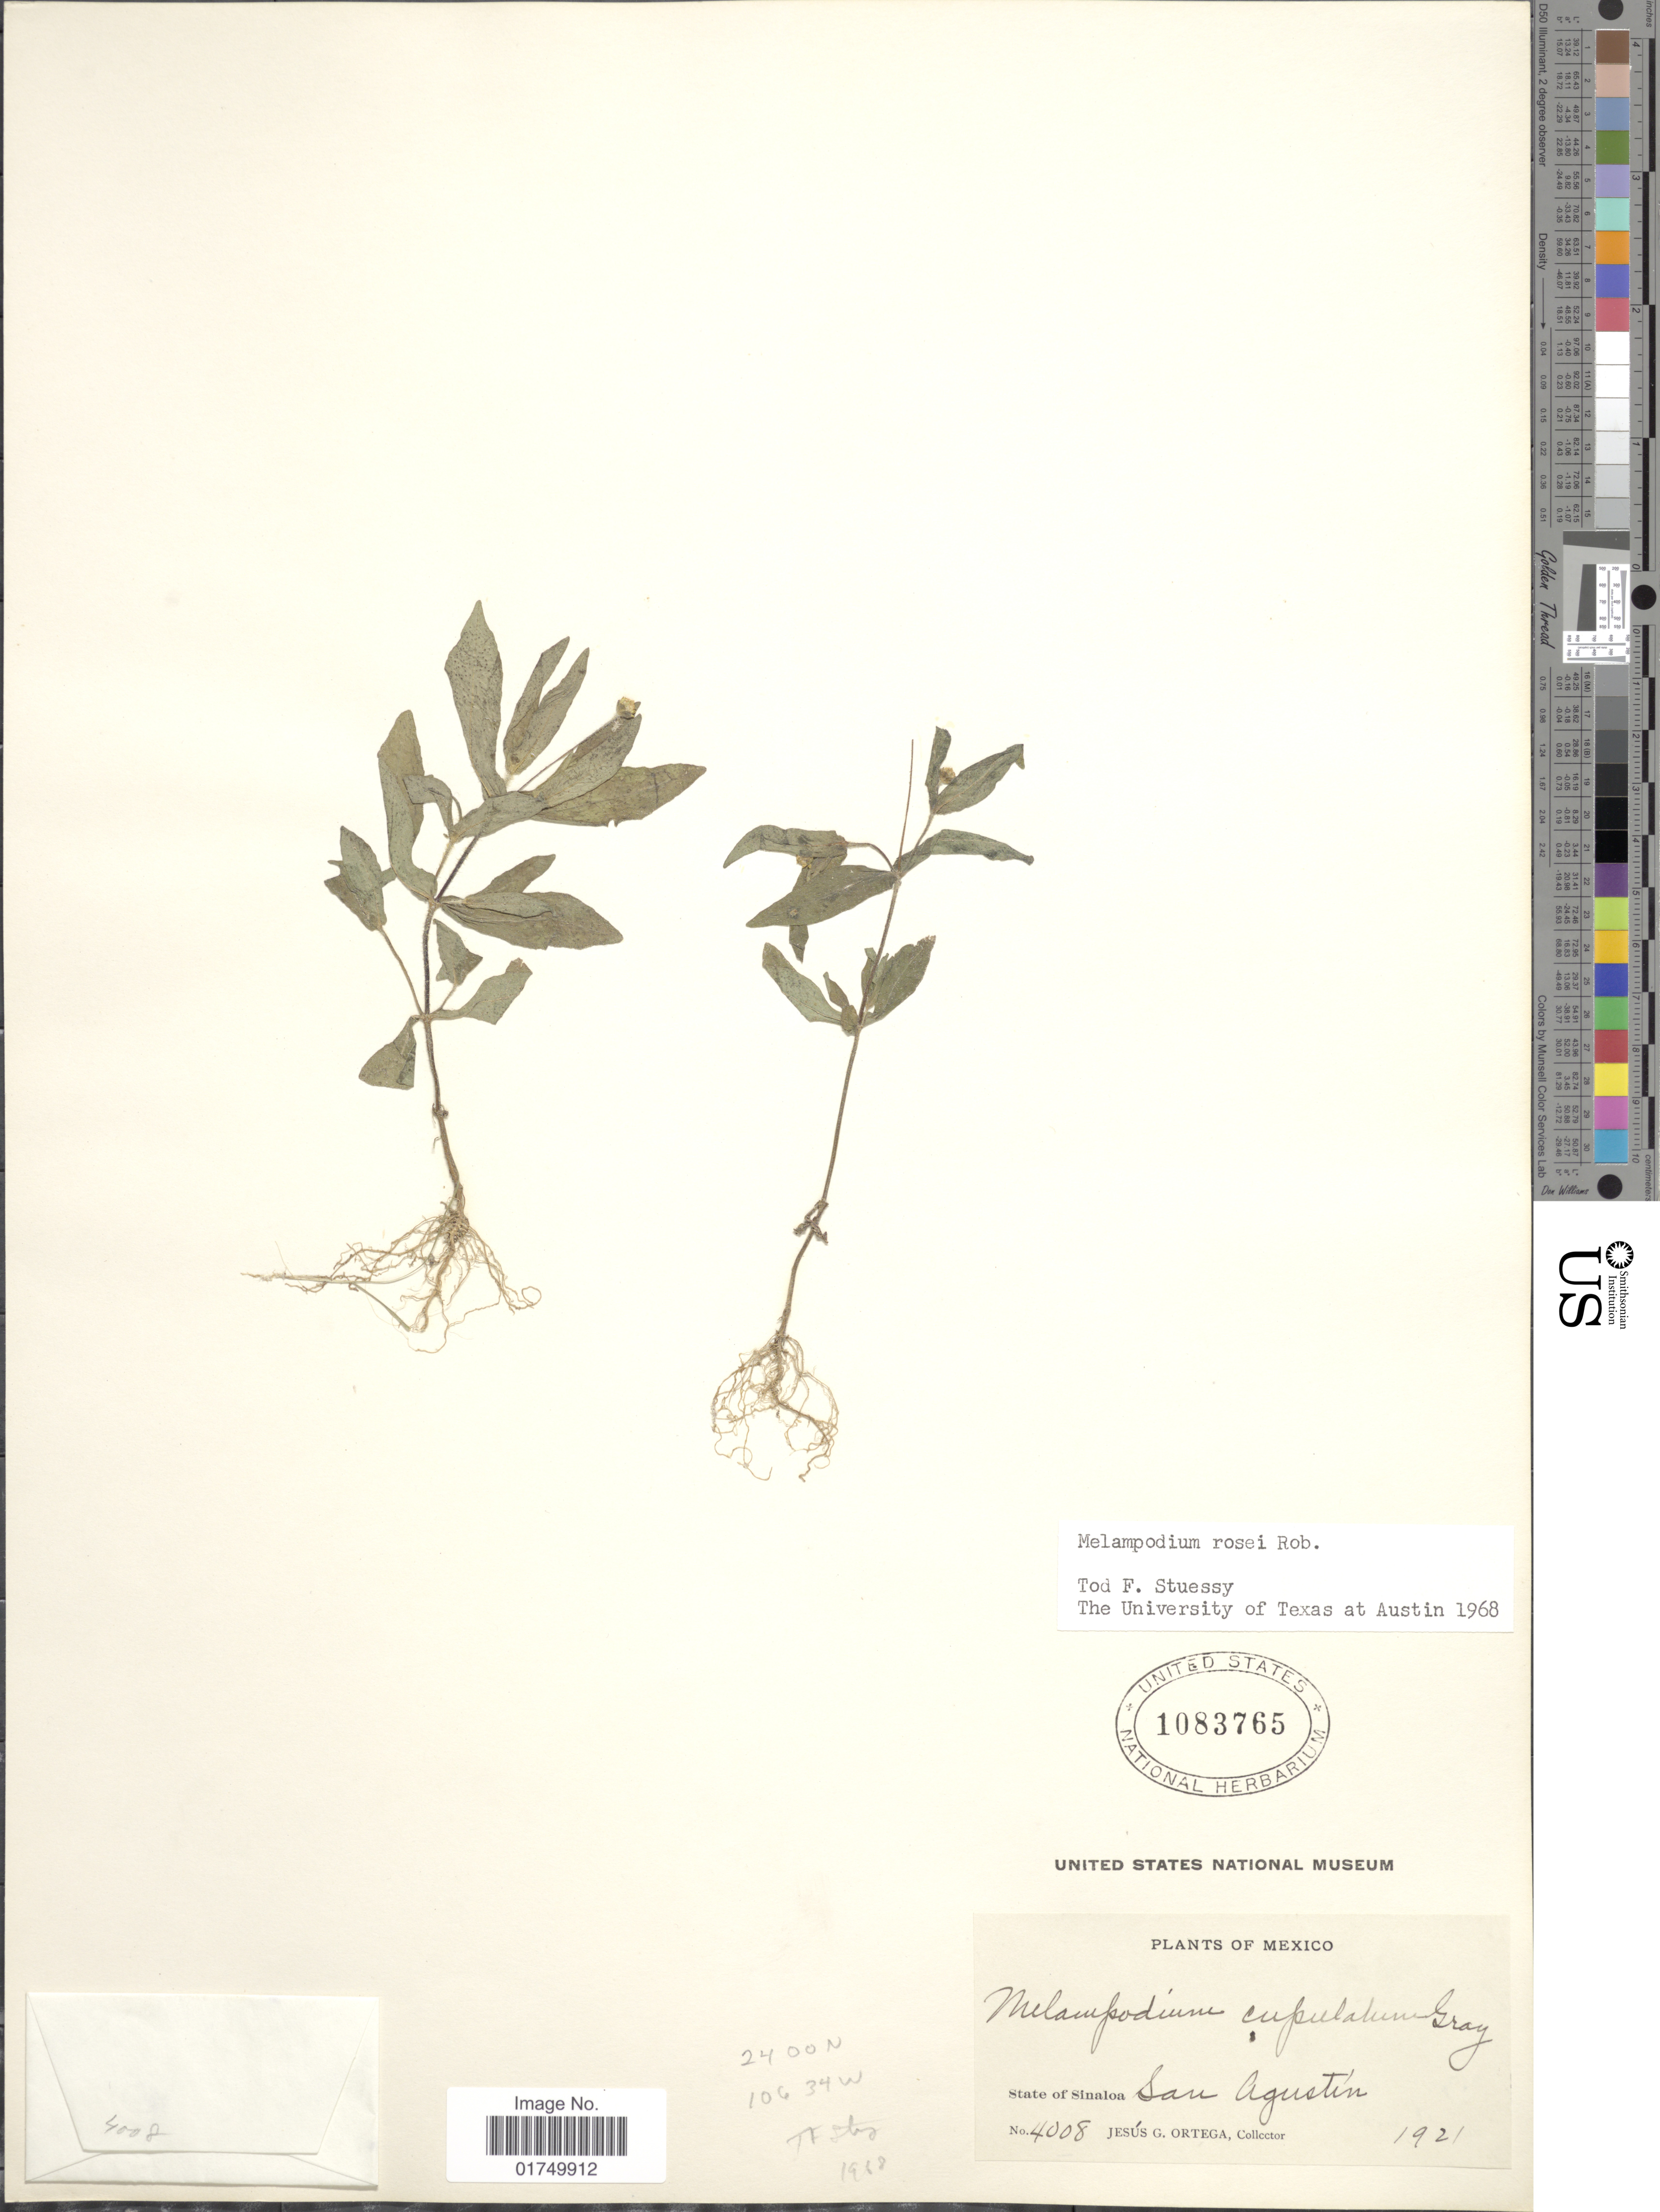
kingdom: Plantae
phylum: Tracheophyta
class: Magnoliopsida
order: Asterales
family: Asteraceae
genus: Melampodium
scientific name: Melampodium rosei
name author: B.L. Rob.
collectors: J. Ortega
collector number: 4008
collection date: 1921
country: Mexico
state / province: Sinaloa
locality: State of Sinaloa. San Agustín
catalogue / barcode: US 1083765